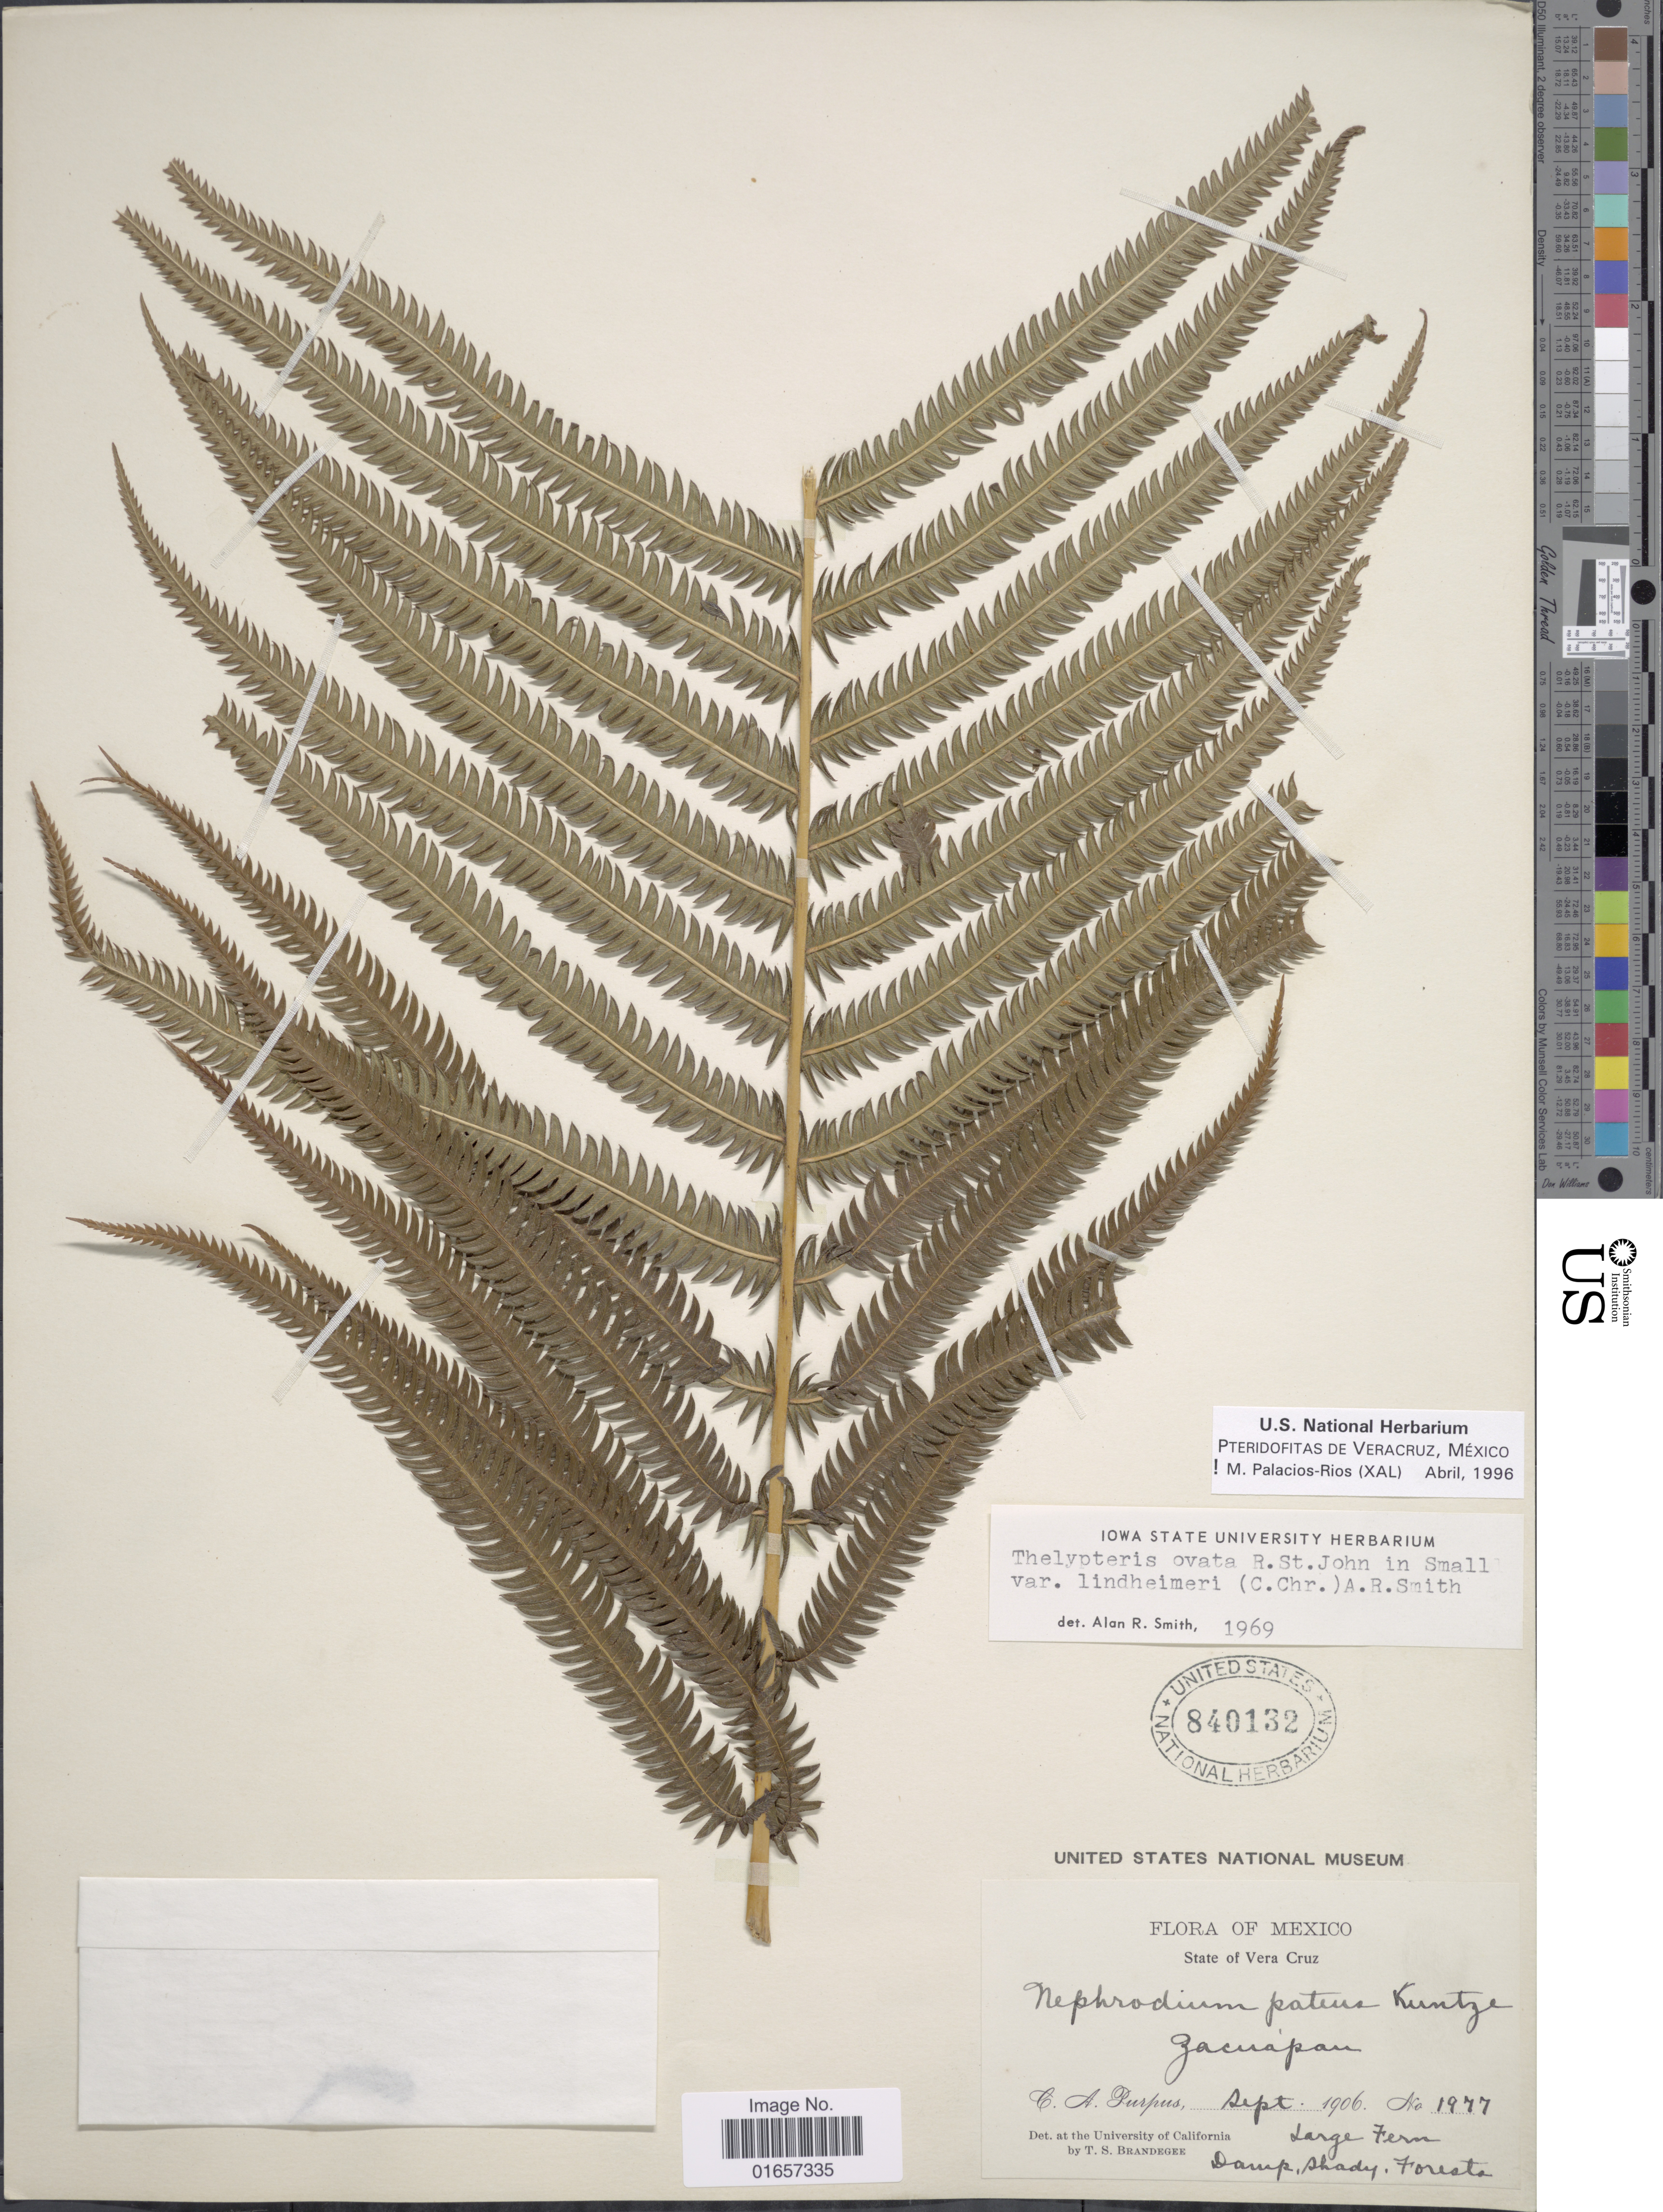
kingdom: Plantae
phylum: Tracheophyta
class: Polypodiopsida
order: Polypodiales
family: Thelypteridaceae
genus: Christella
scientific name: Christella ovata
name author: (R.P. St. John) Á. Löve & D. Löve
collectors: C. A. Purpus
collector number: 1977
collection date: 1906-09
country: Mexico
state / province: Veracruz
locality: Verza Cruz, large fern, damp, shady, forest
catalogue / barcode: US 840132